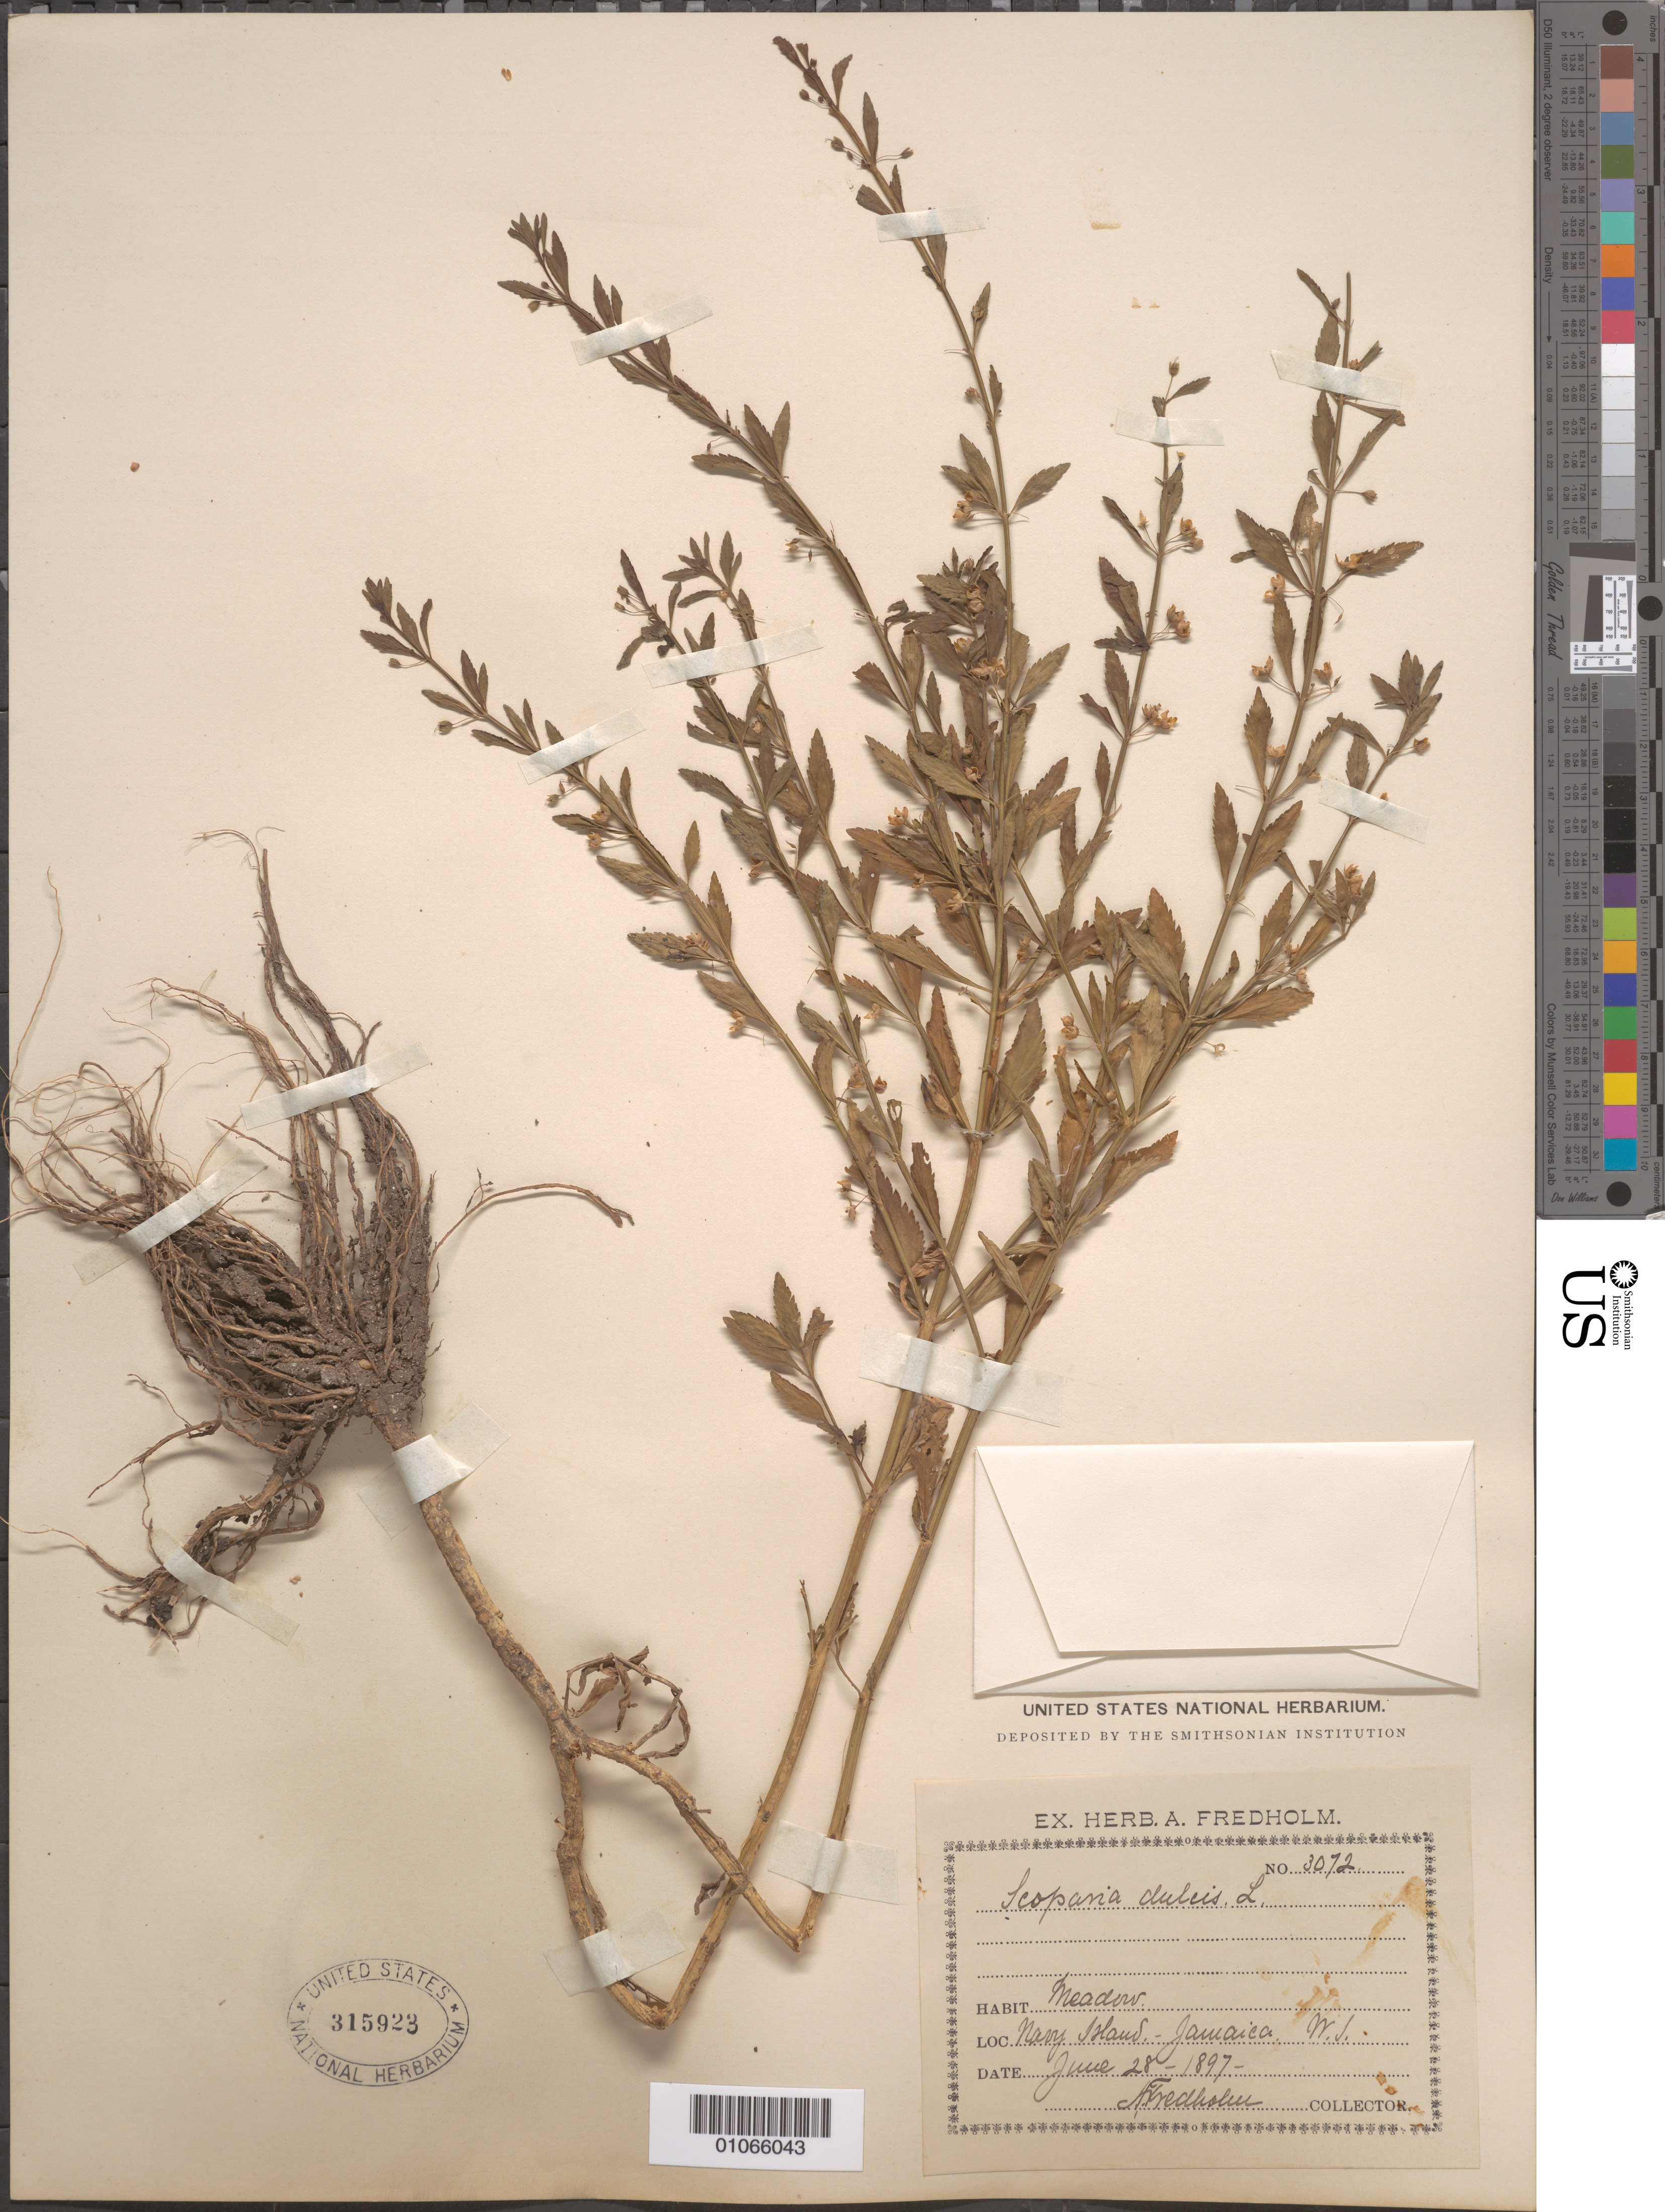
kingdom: Plantae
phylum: Tracheophyta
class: Magnoliopsida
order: Lamiales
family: Plantaginaceae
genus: Scoparia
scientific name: Scoparia dulcis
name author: L.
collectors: A. Fredholm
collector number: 3072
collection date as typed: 28 Jun 1897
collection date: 1897-06-28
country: Jamaica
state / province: Portland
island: Jamaica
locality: Navy Island.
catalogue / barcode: US 315923